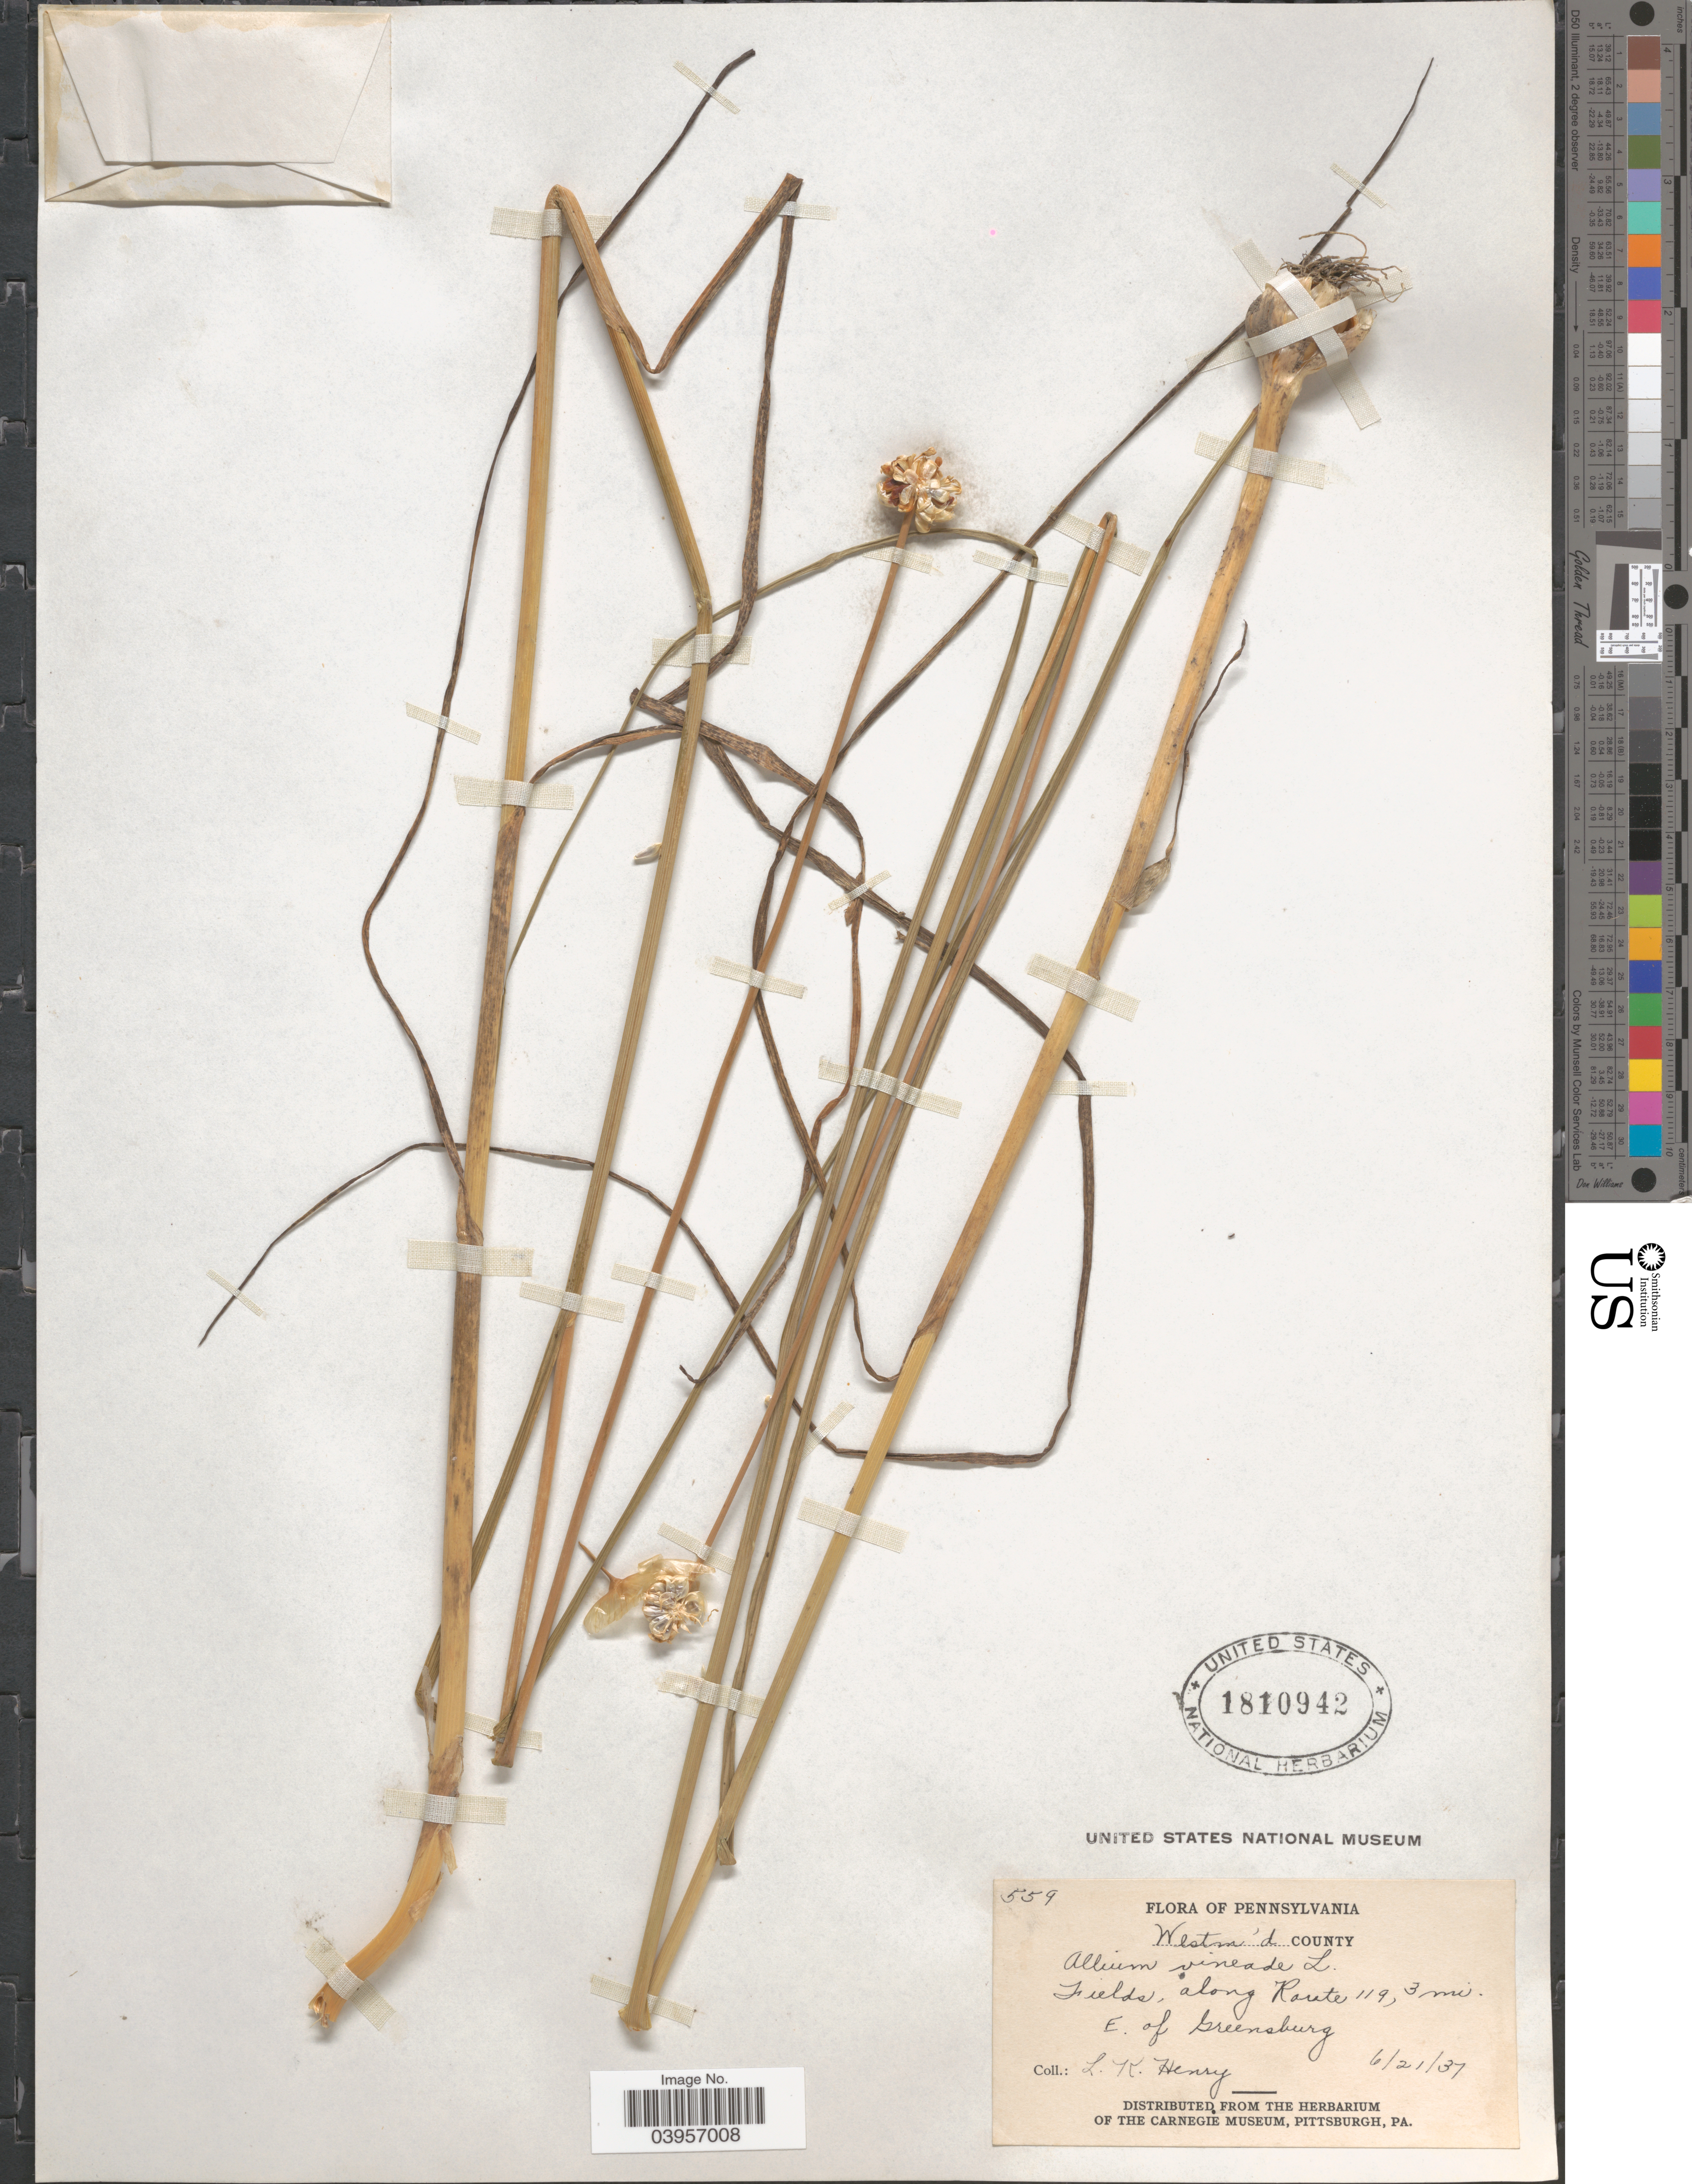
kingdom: Plantae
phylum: Tracheophyta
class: Liliopsida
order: Asparagales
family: Amaryllidaceae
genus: Allium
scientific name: Allium vineale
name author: L.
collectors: L. K. Henry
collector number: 559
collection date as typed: Transcribed d/m/y: 21/6/37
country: United States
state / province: Pennsylvania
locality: Westm'd County. Fields, along Route 119, 3 mi. E. of Greensburg.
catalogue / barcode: US 1810942